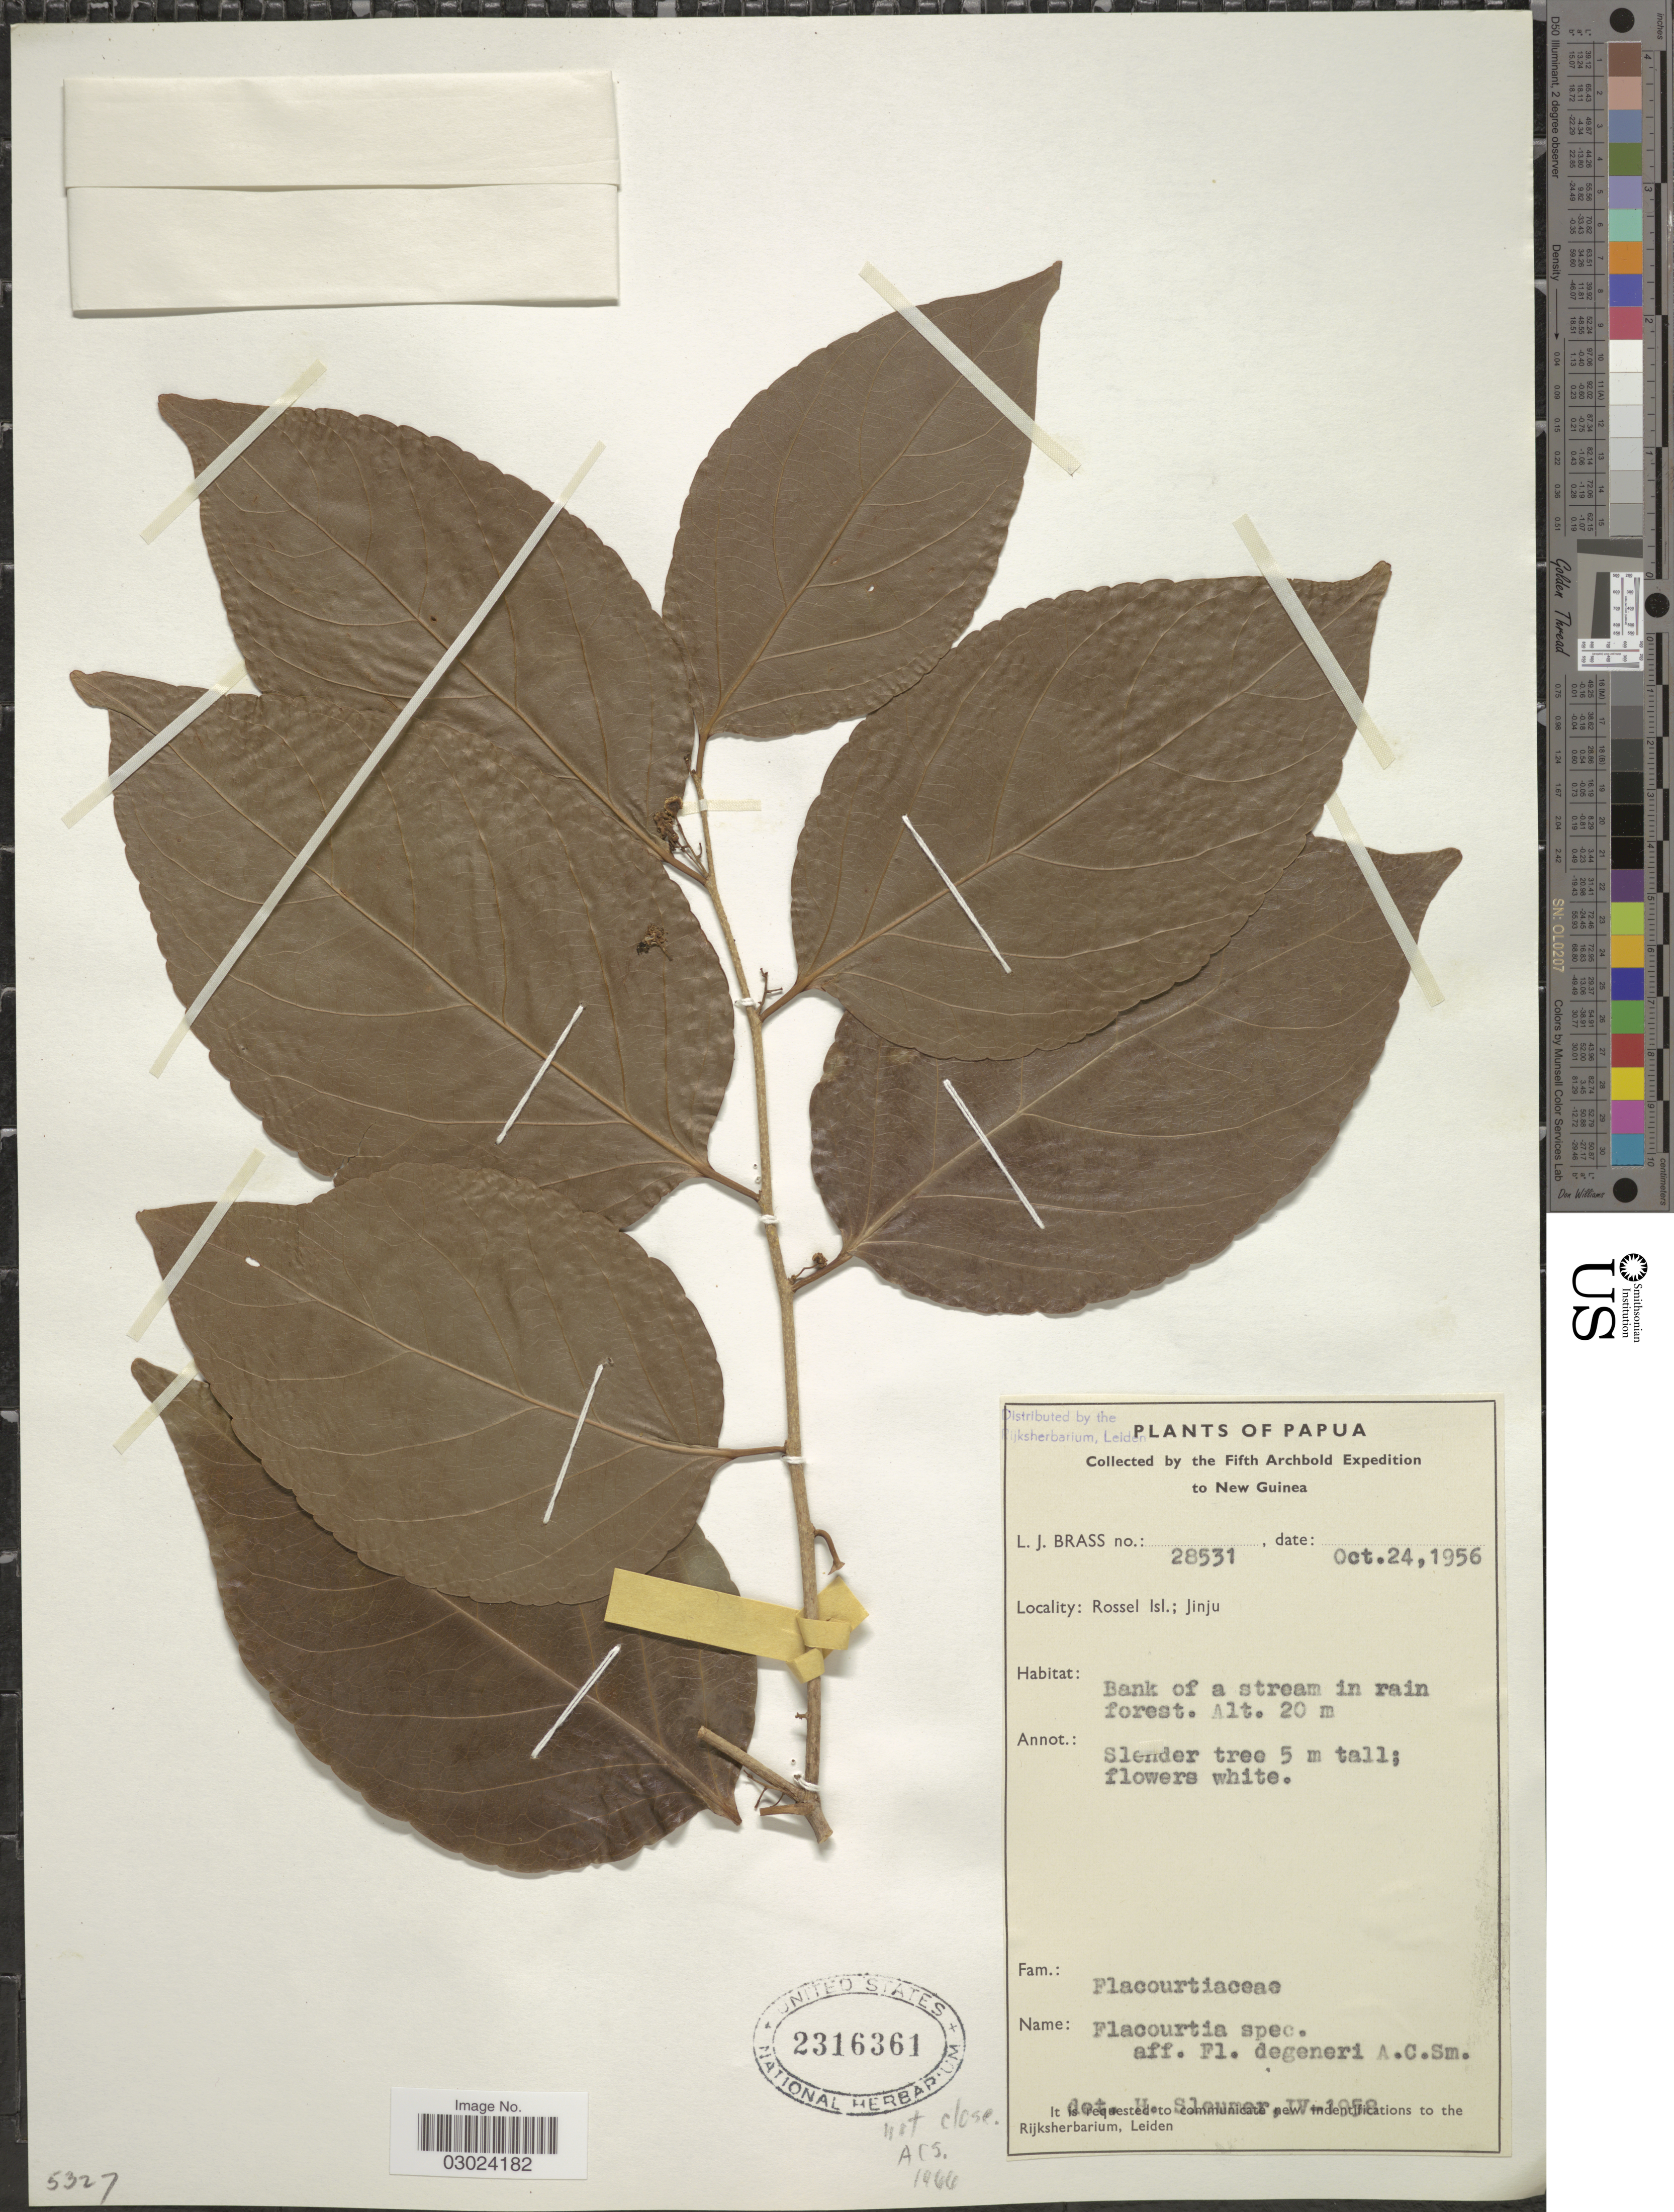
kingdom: Plantae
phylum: Tracheophyta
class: Magnoliopsida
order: Malpighiales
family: Salicaceae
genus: Flacourtia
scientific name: Flacourtia sp.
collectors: L. J. Brass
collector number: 28531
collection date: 1956-10-24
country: Papua New Guinea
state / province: Milne Bay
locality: Papua. New Guinea. Rossel Isl.; Jinju.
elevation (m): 20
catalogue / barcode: US 2316361